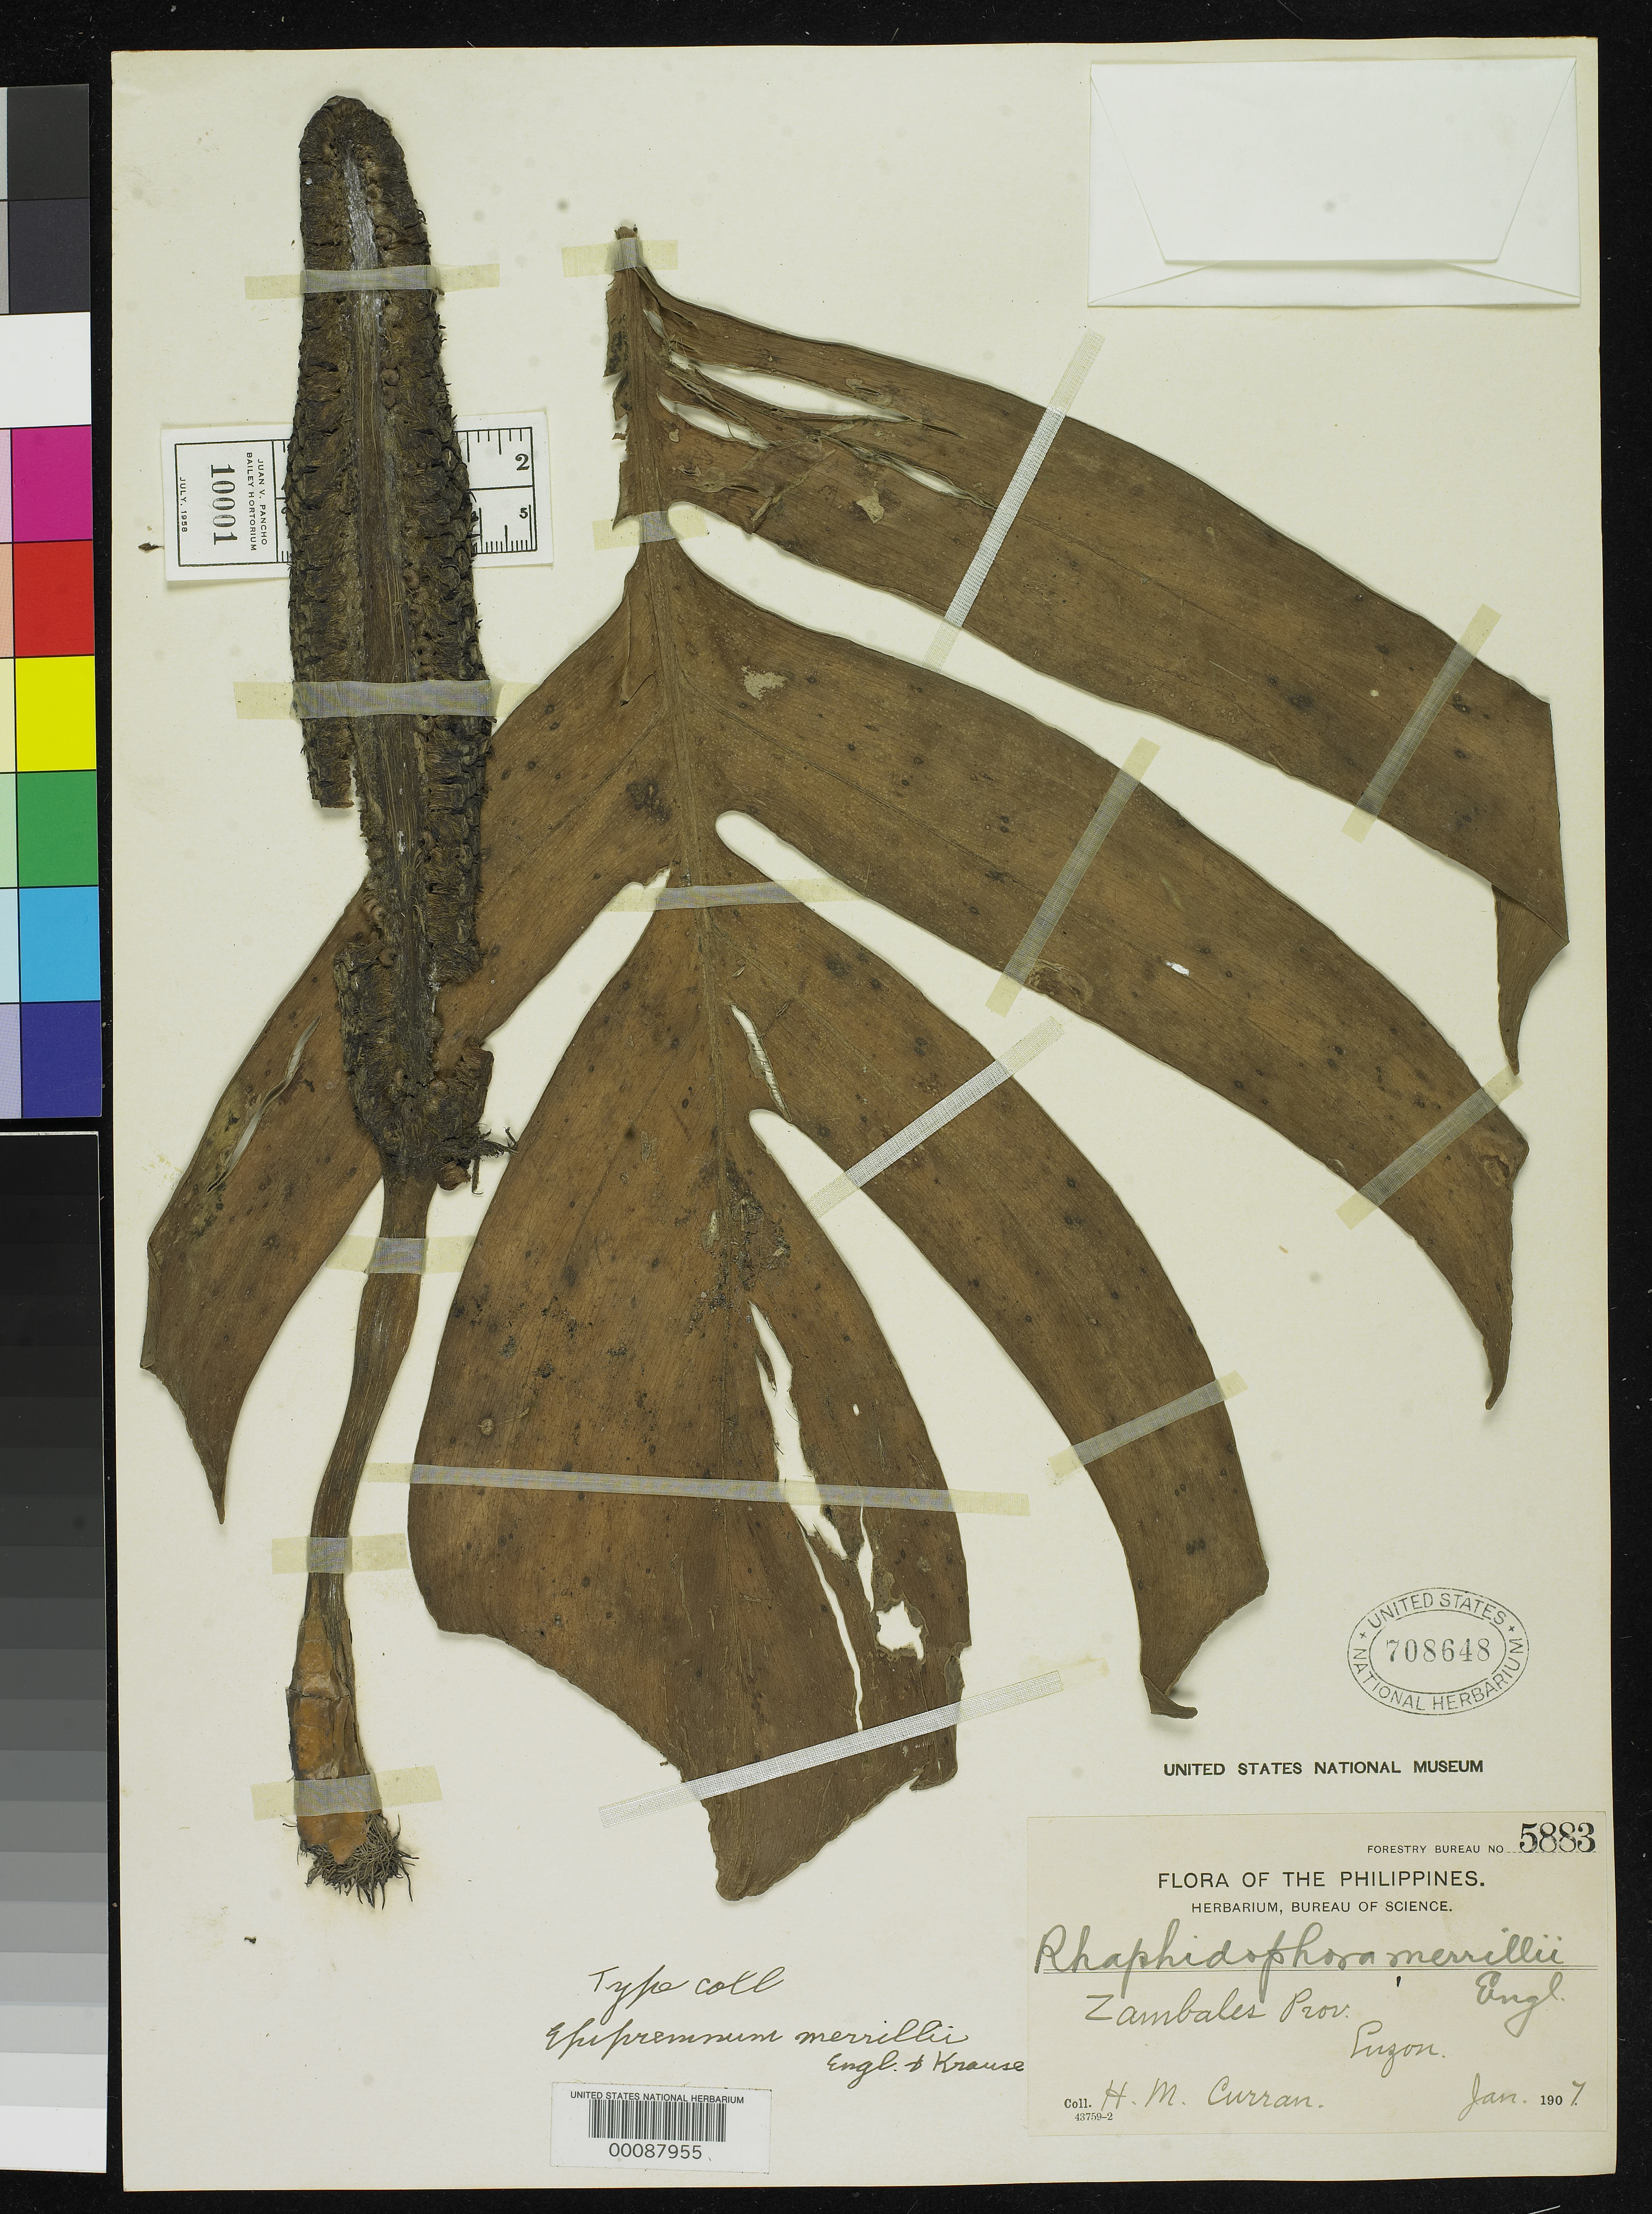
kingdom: Plantae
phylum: Tracheophyta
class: Liliopsida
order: Alismatales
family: Araceae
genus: Epipremnum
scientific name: Epipremnum merrillii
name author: Engl. & K. Krause in Engl.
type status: Isotype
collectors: H. M. Curran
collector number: For. Bur. 5883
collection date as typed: Jan 1907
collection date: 1907-01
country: Philippines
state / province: Central Luzon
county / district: Zambales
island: Luzon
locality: Zambales Prov., Luzon.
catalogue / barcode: US 708648